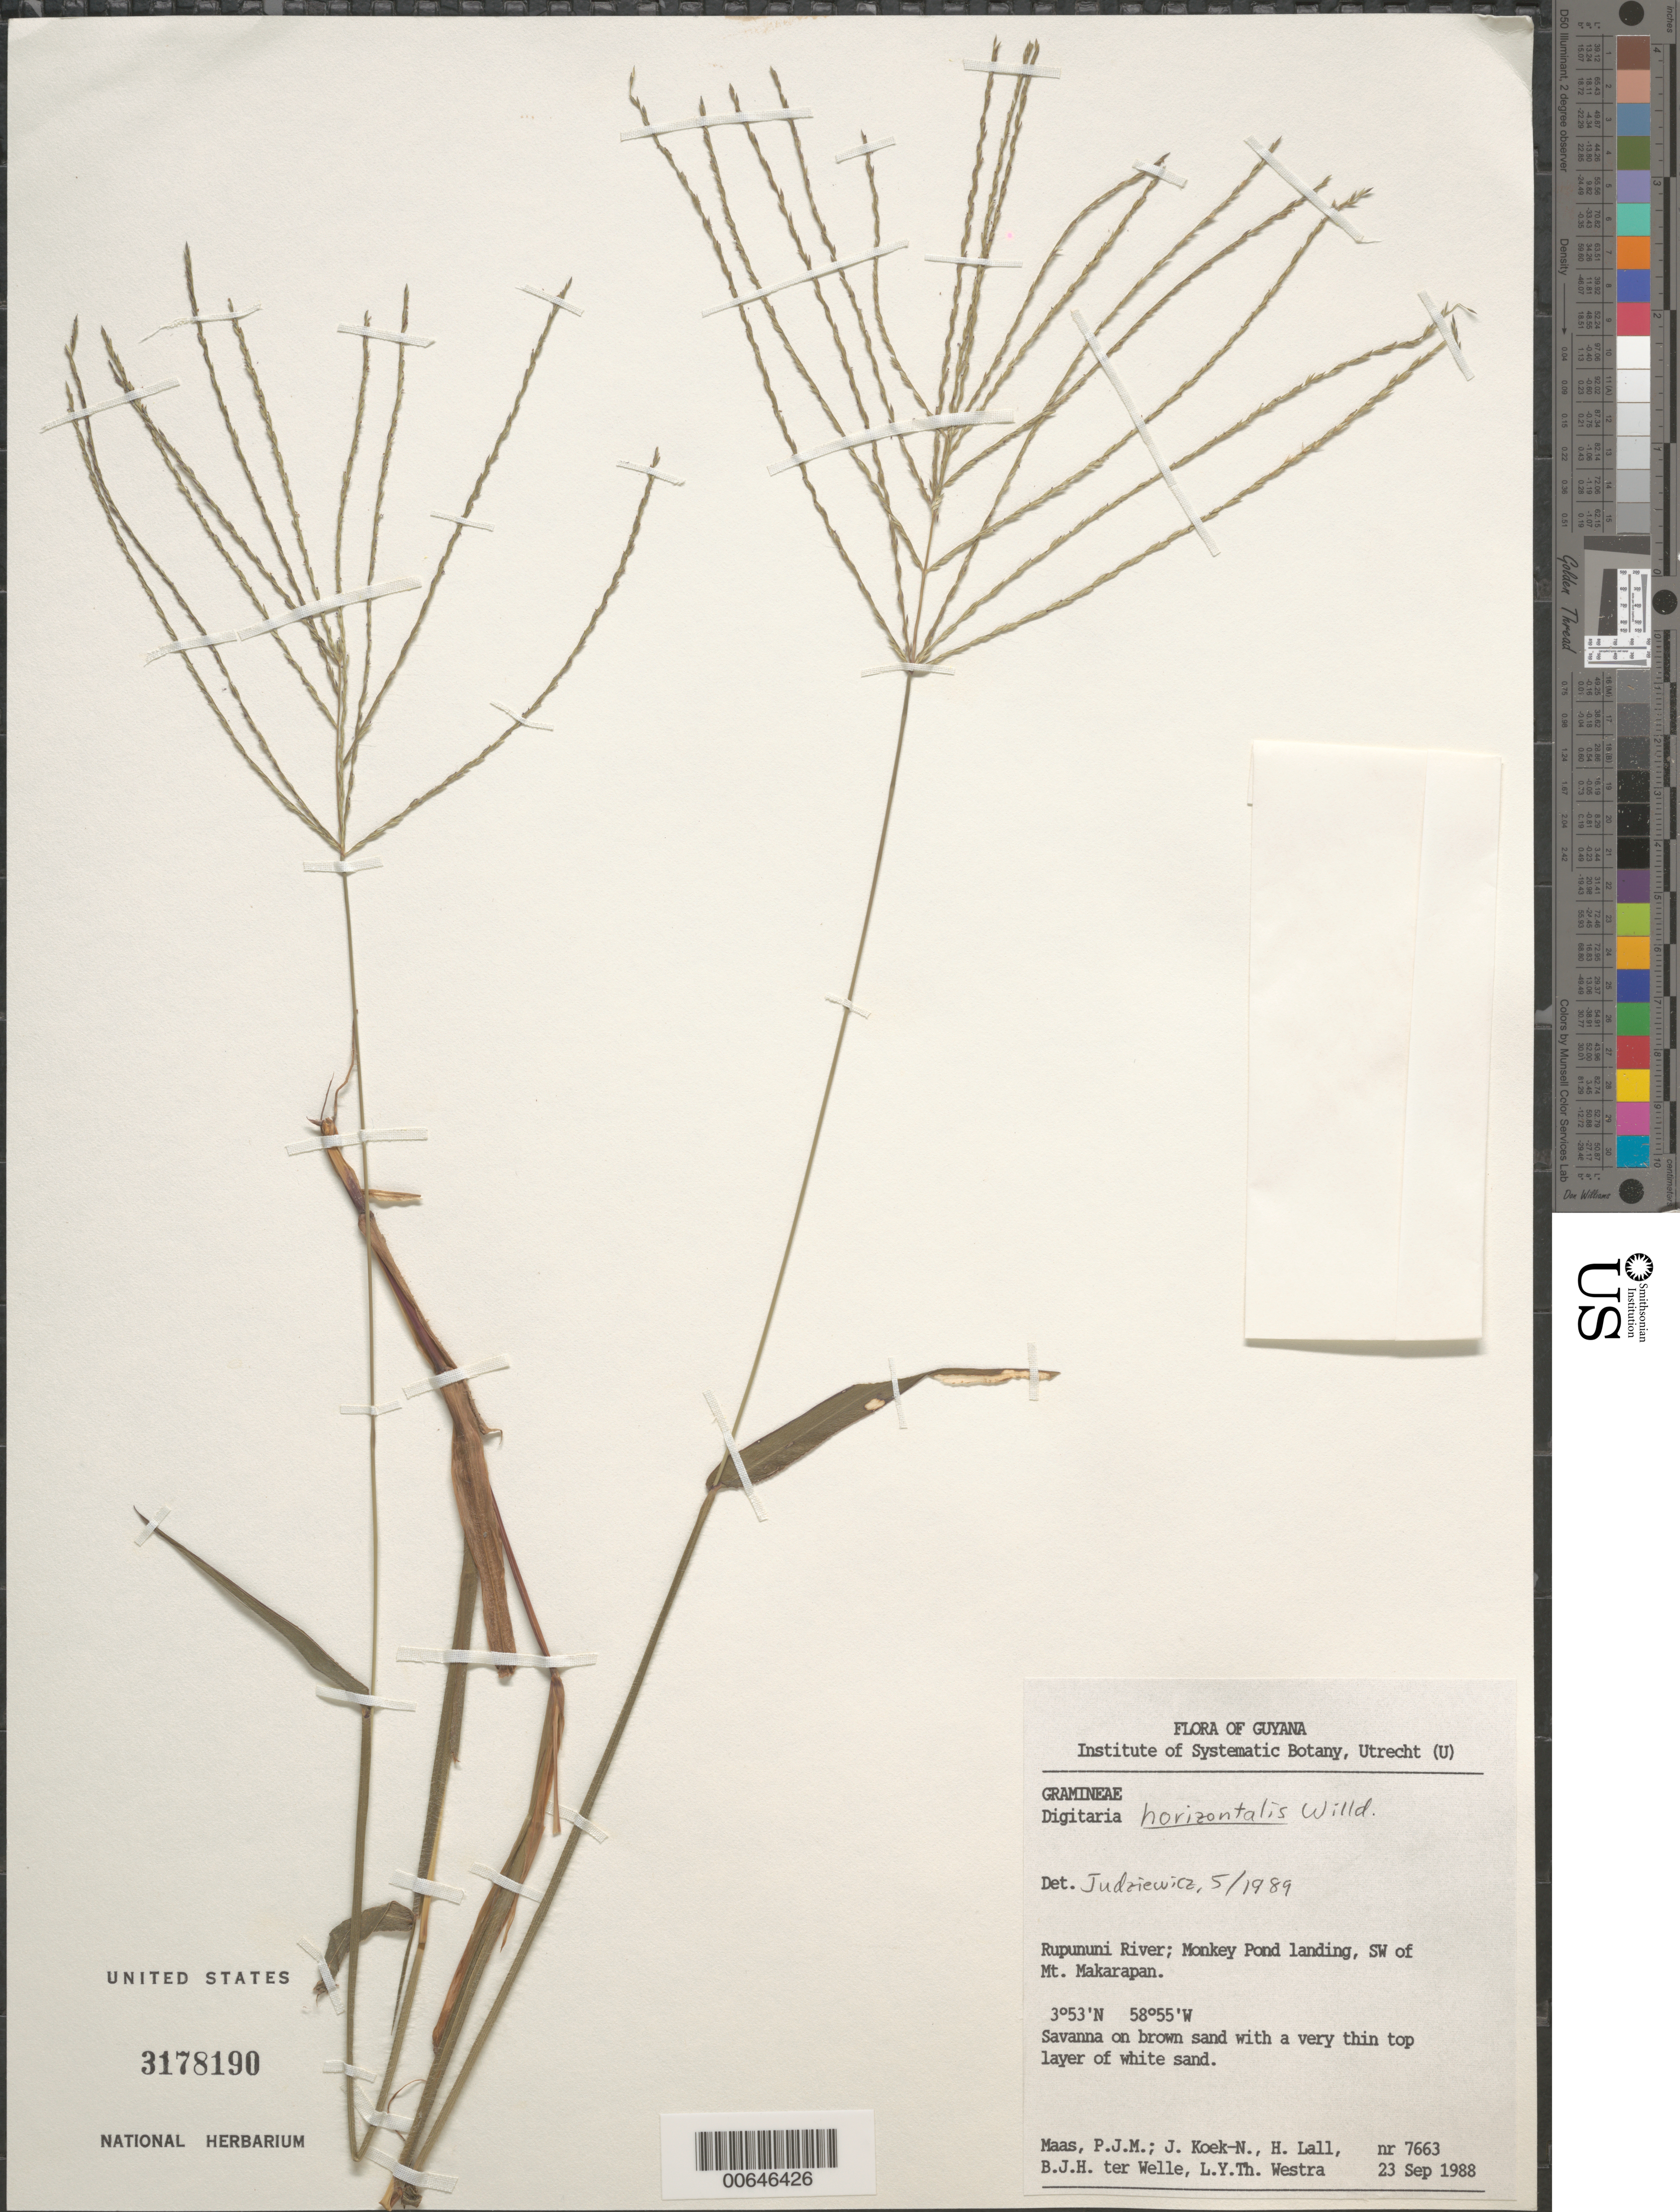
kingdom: Plantae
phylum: Tracheophyta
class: Liliopsida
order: Poales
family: Poaceae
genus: Digitaria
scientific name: Digitaria horizontalis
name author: Willd.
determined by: Judziewicz, E. J.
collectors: P. Maas, J. Koek-Noorman, H. Lall, B. Welle & L. Y. T. Westra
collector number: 7663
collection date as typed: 23-Sep-88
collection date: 1988-09-23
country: Guyana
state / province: U. Takutu-U. Essequibo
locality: Monkey Pond landing, SW of Mt. Makarapan; Rupununi River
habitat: Savanna on brown sand with a very thin top layer of white sand.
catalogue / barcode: US 3178190